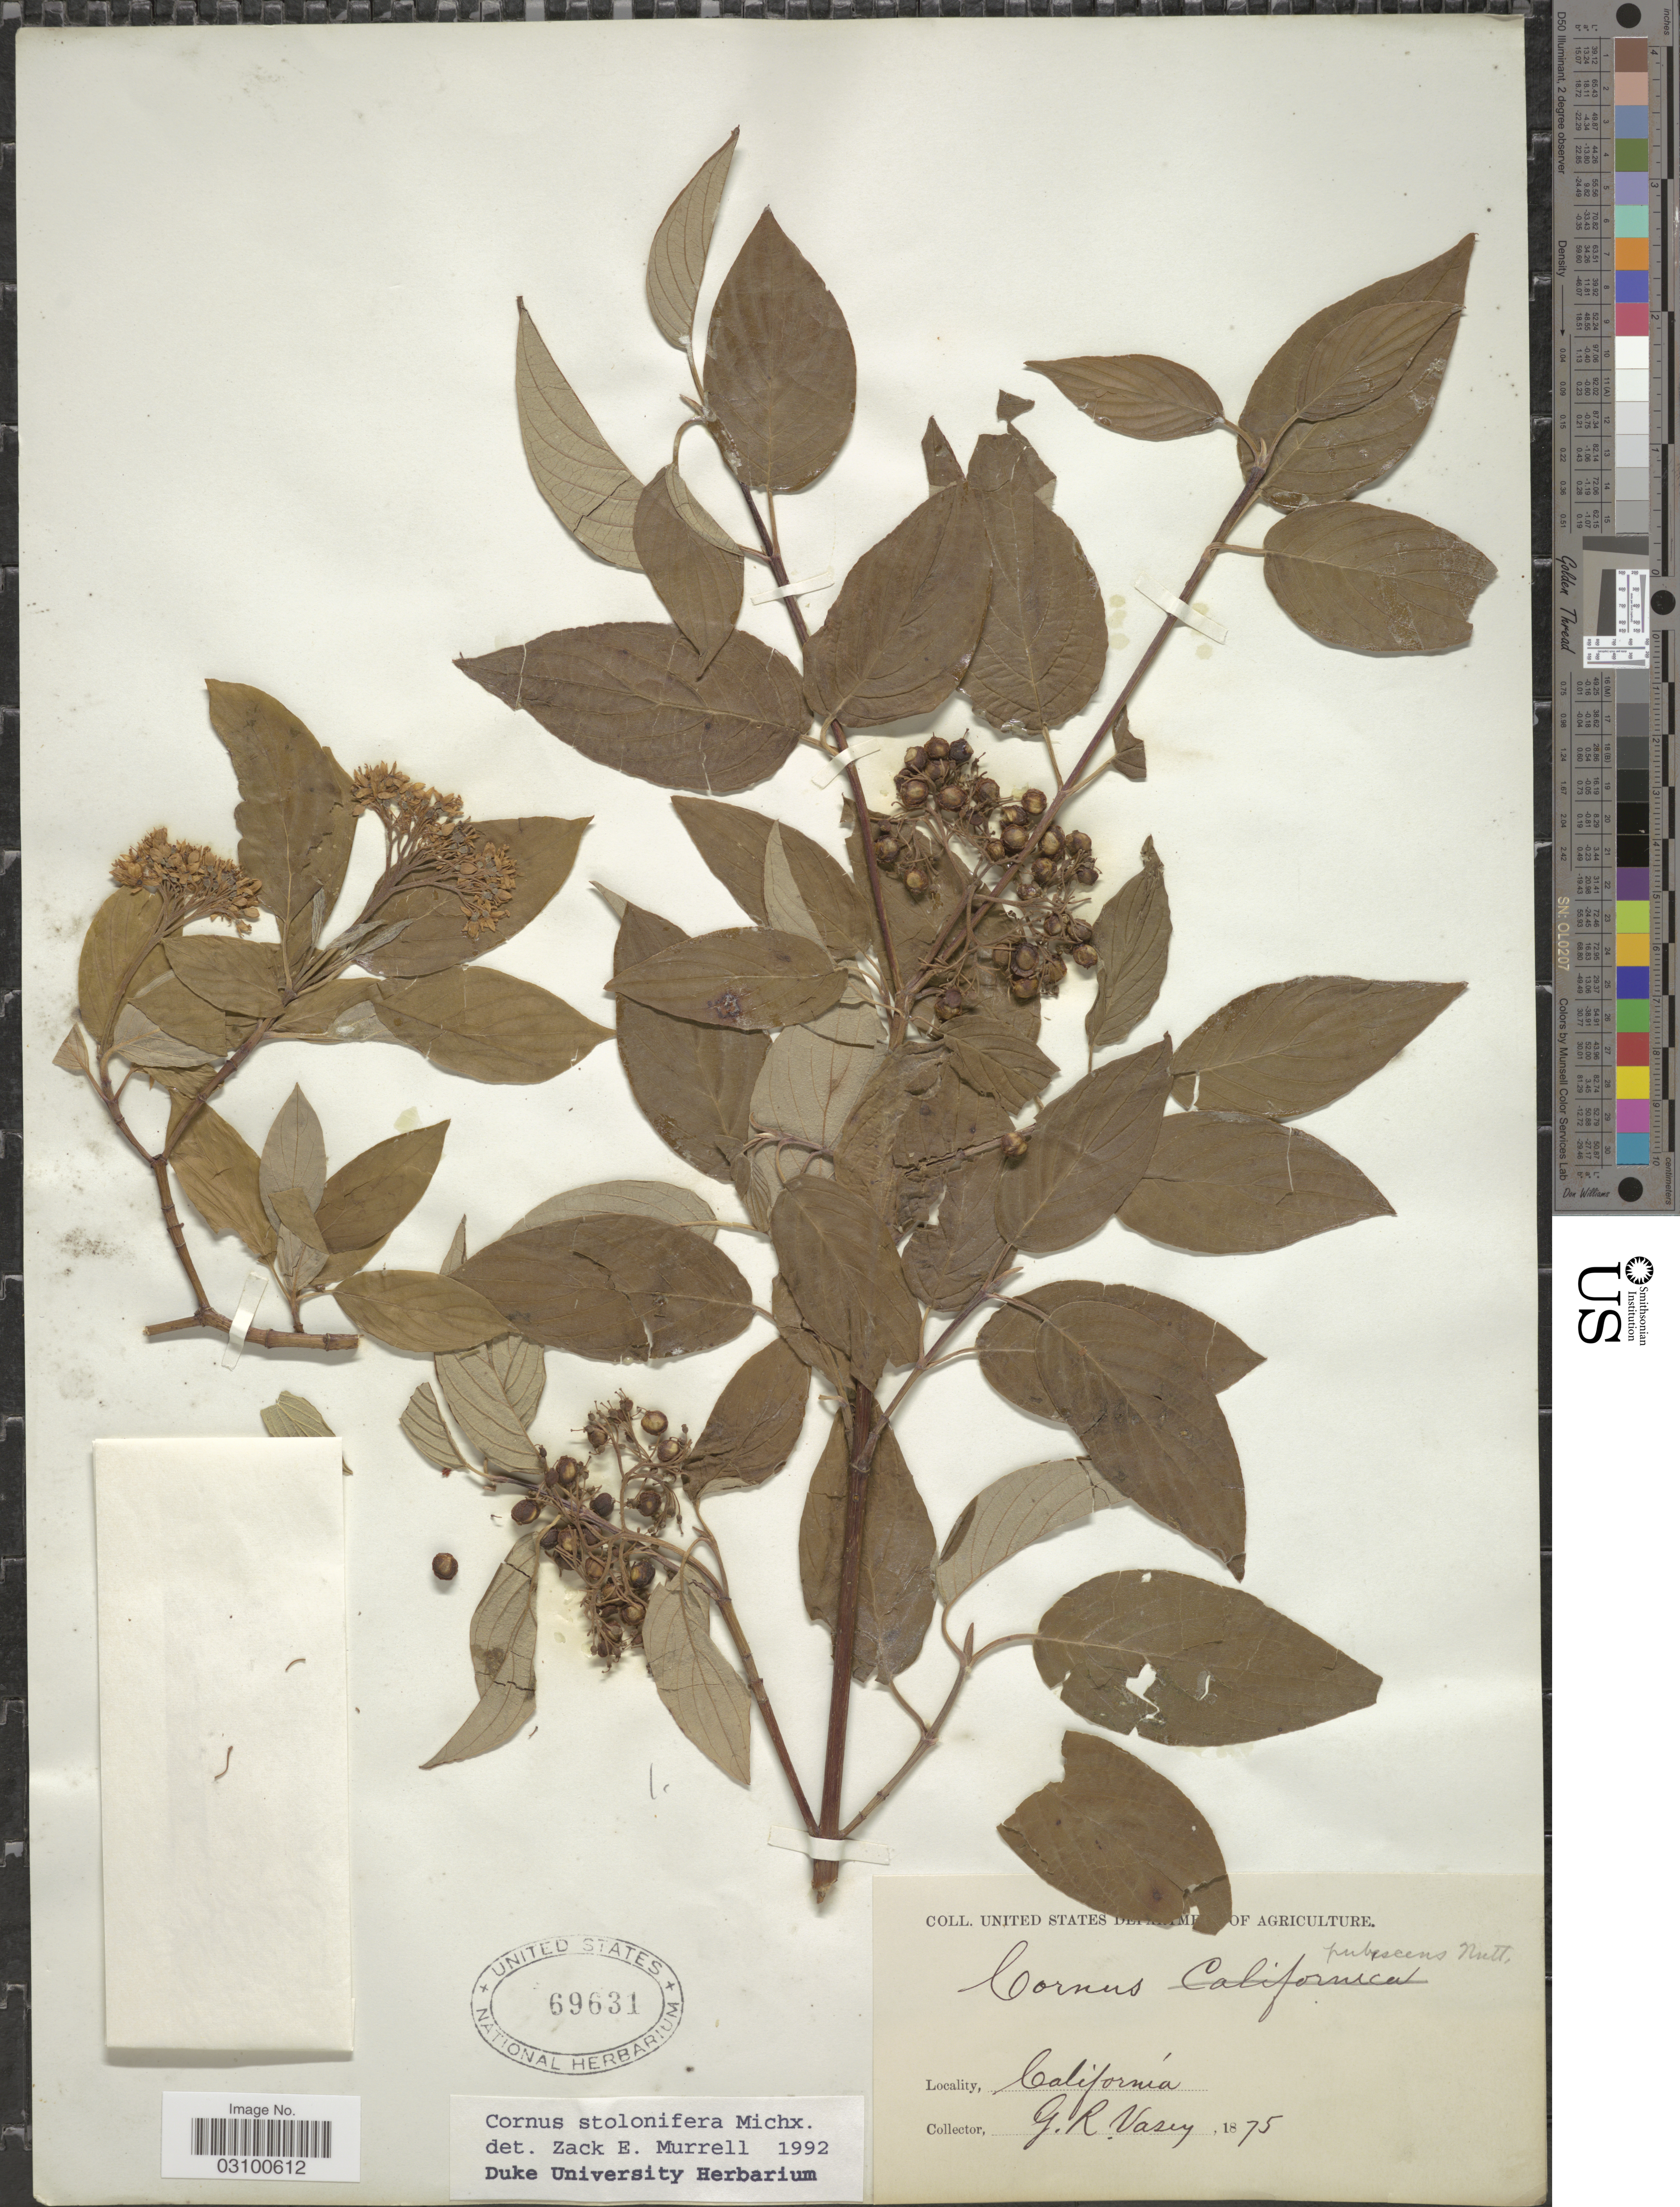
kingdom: Plantae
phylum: Tracheophyta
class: Magnoliopsida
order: Cornales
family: Cornaceae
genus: Cornus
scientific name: Cornus sericea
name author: L.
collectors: G. R. Vasey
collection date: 1875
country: United States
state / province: California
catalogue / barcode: US 69631